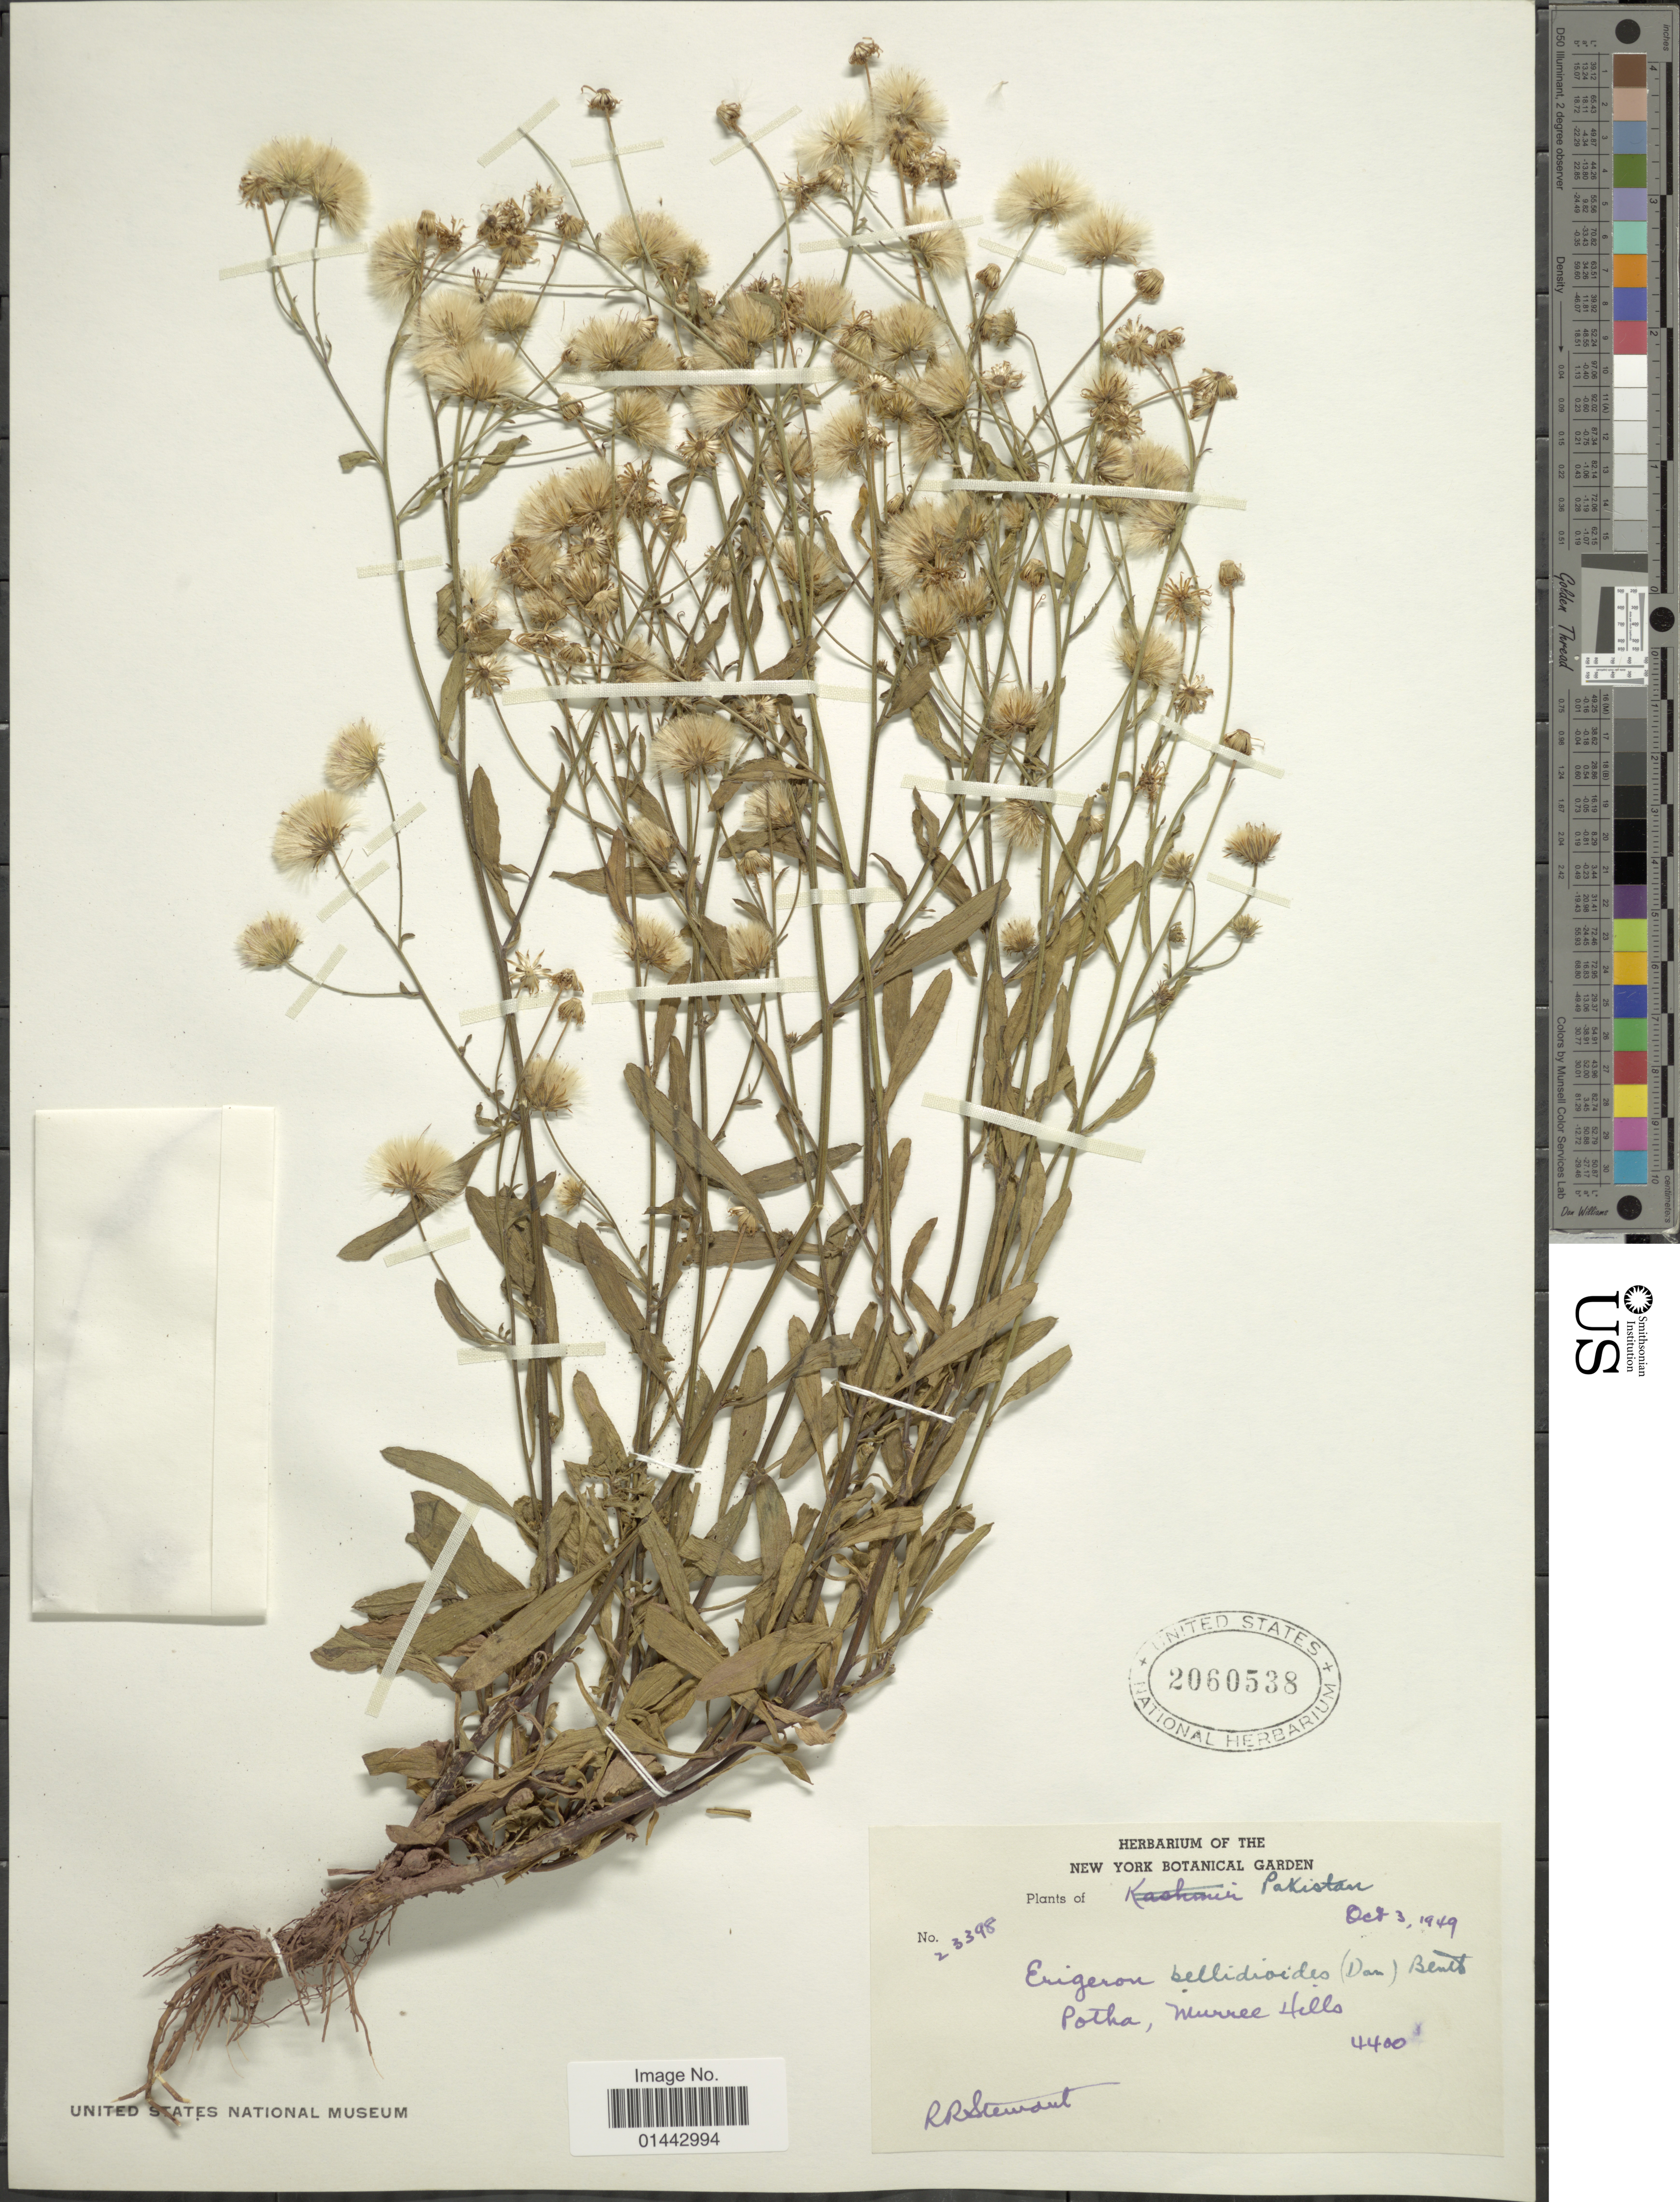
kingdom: Plantae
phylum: Tracheophyta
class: Magnoliopsida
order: Asterales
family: Asteraceae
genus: Erigeron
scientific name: Erigeron bellioides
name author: DC.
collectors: R. R. Stewart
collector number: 23398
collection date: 1949-10-03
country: Pakistan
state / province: Punjab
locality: Potha, Murree Hills.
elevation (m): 1341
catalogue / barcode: US 2060538